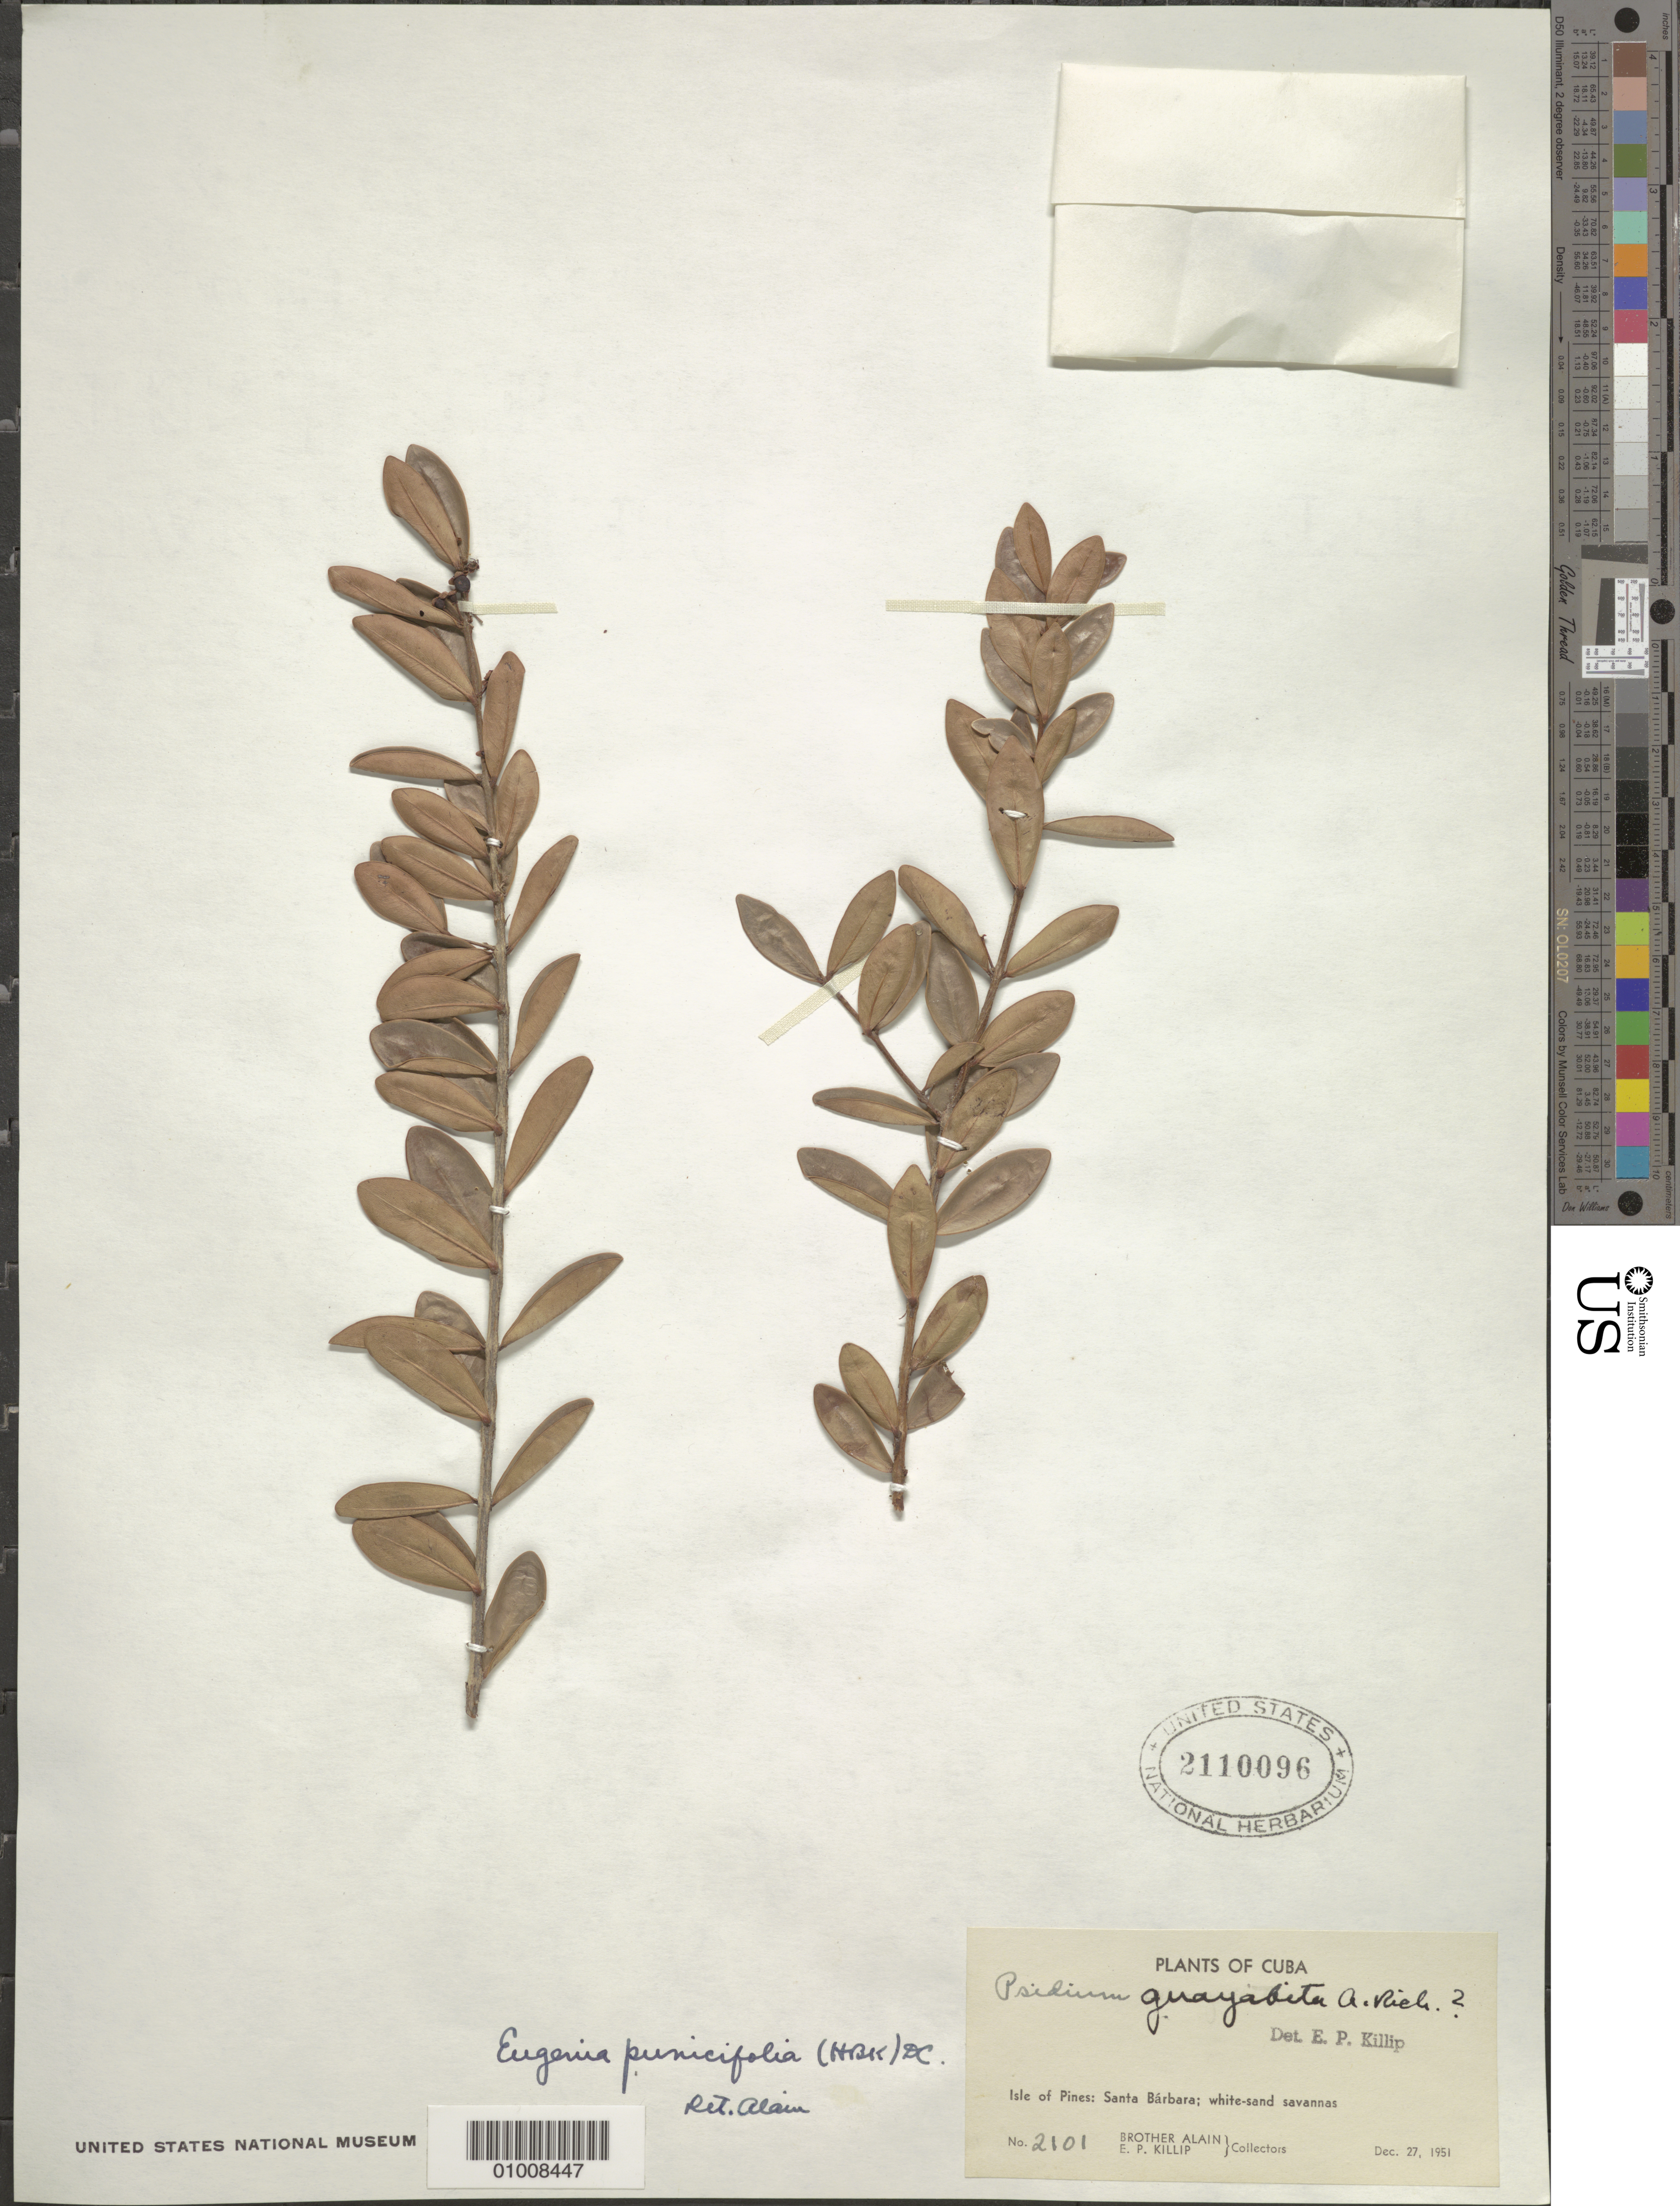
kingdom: Plantae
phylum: Tracheophyta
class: Magnoliopsida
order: Myrtales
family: Myrtaceae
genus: Eugenia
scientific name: Eugenia punicifolia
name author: (Kunth) DC.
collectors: A. H. Liogier & E. P. Killip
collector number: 2101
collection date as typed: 27 Dec 1951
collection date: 1951-12-27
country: Cuba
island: Isla de la Juventud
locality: Isle of Pines, Barbara: white-sand savannas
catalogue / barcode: US 2110096